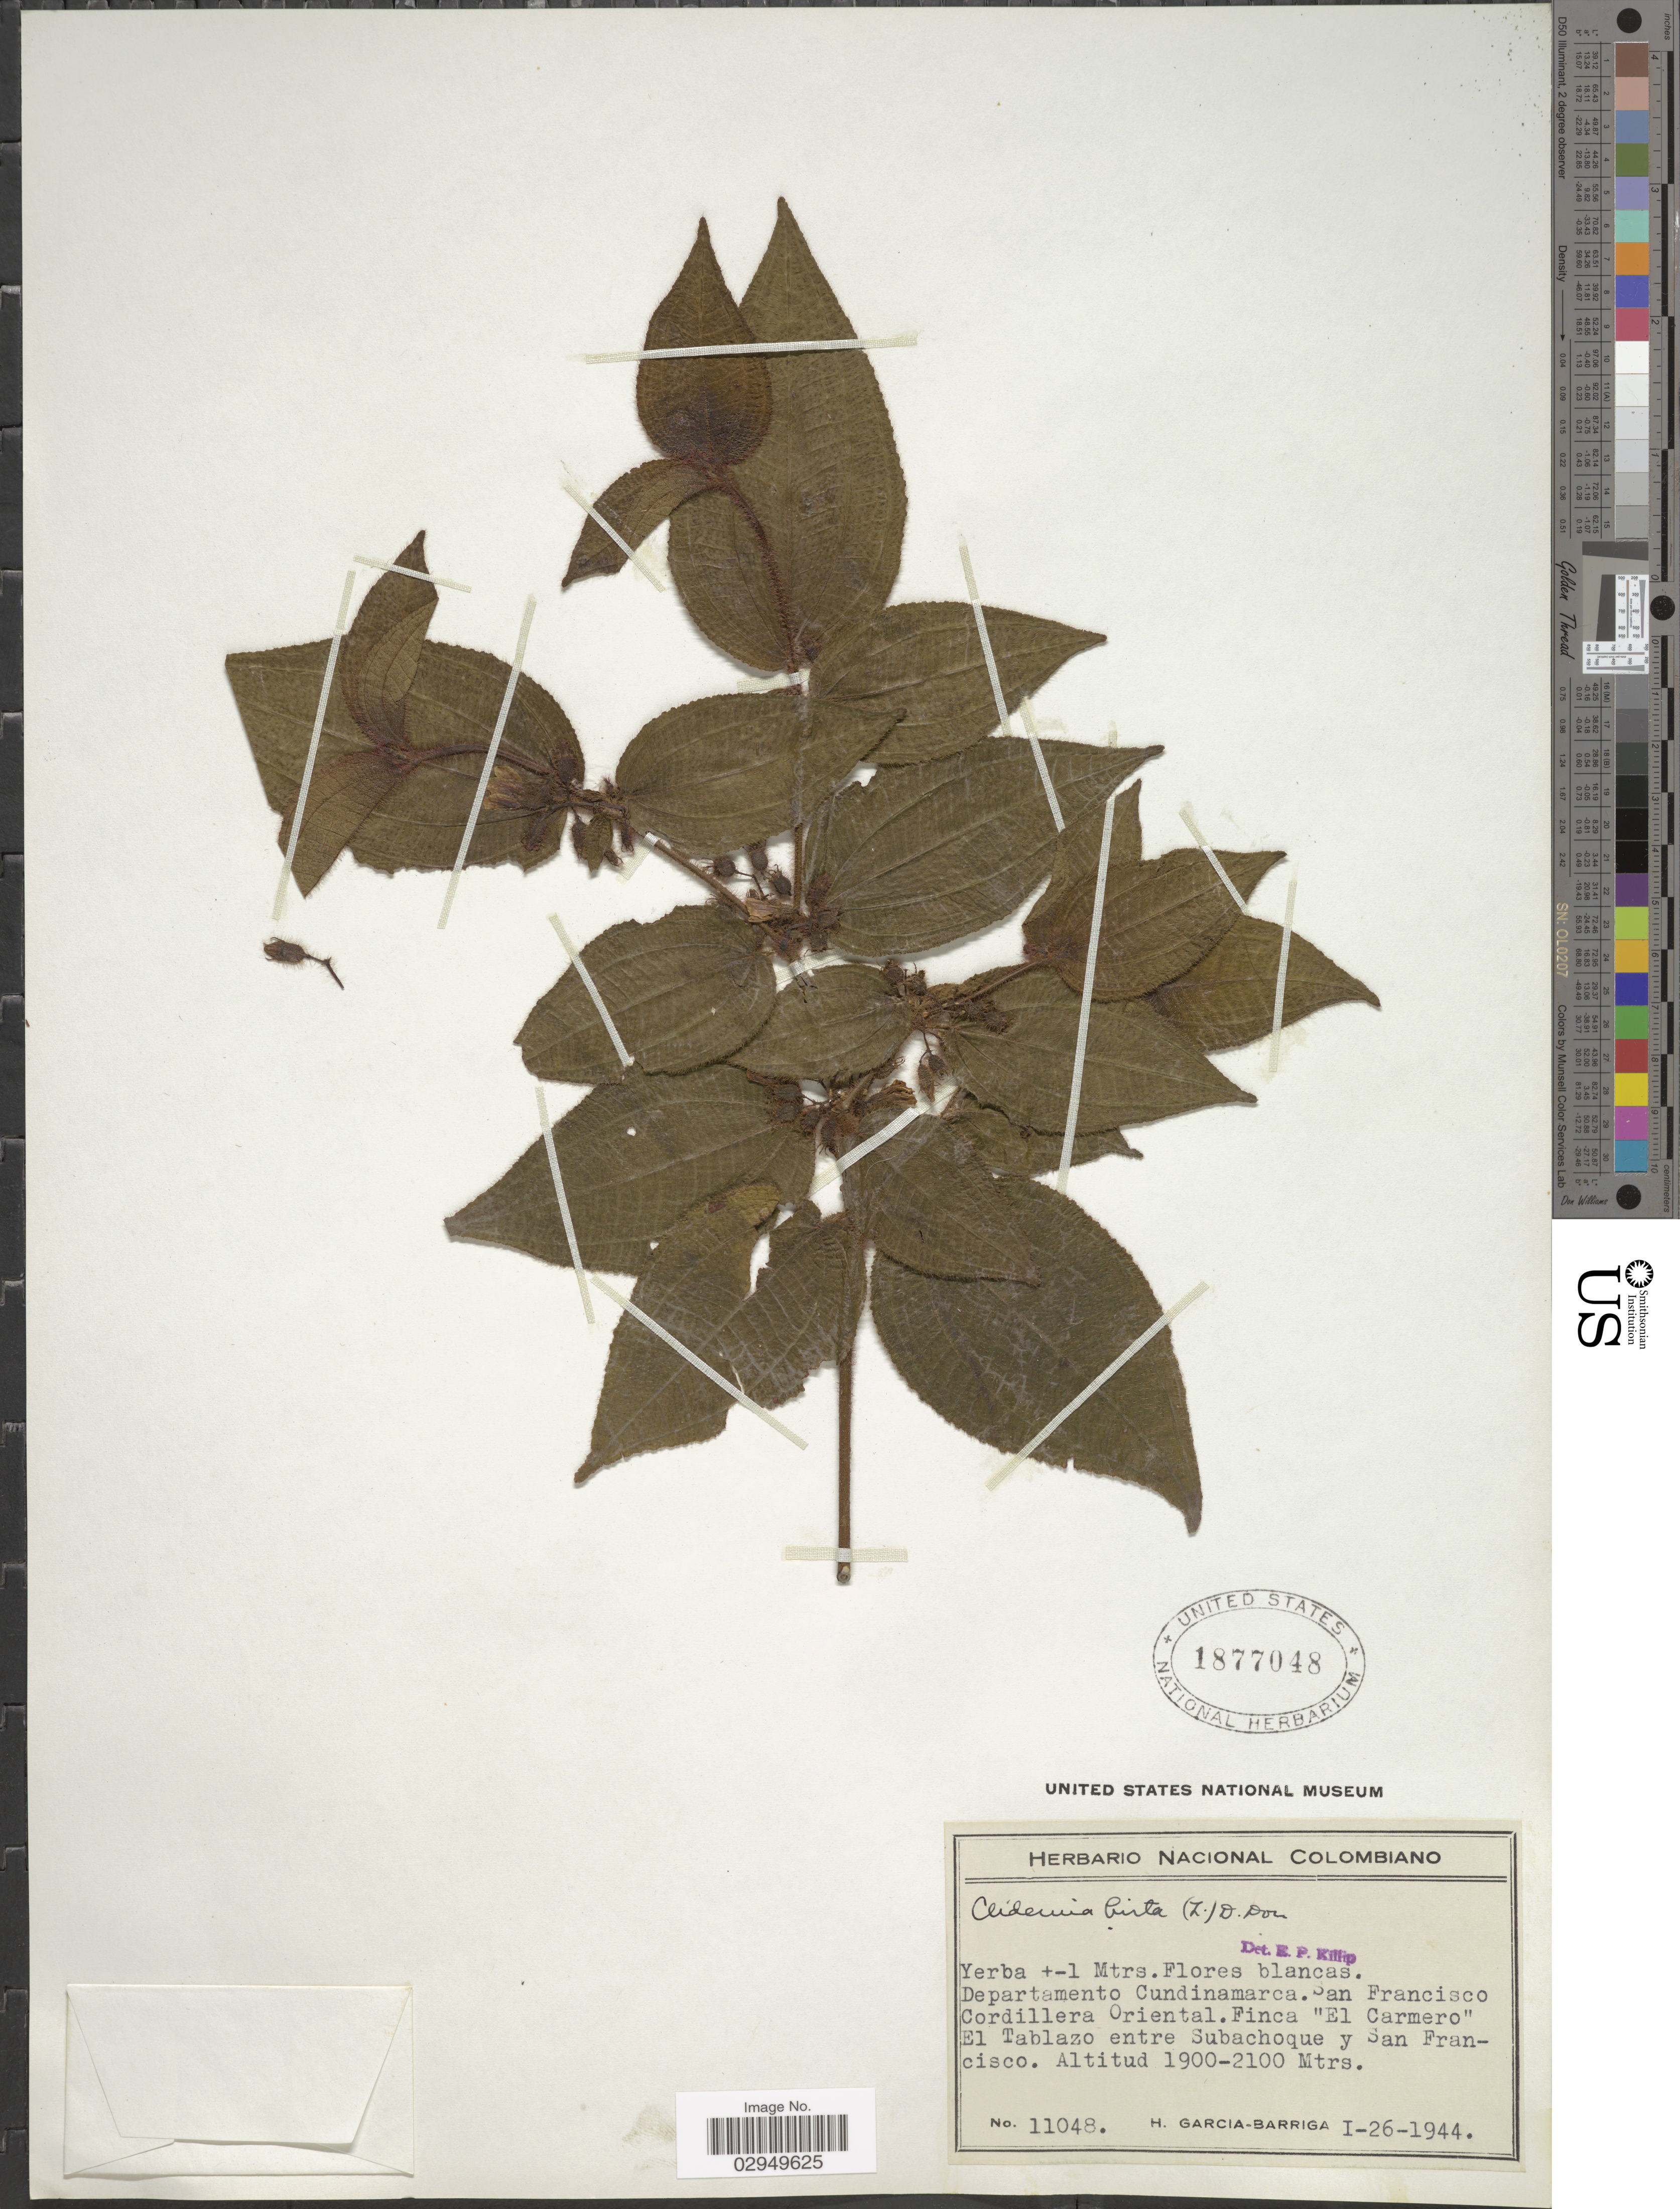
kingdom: Plantae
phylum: Tracheophyta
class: Magnoliopsida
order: Myrtales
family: Melastomataceae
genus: Clidemia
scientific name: Clidemia hirta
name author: (L.) D. Don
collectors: H. García Barriga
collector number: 11048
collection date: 1944-01-26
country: Colombia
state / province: Cundinamarca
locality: Departamento Cundinamarca. San Francisco Cordillera Oriental. Finca "El Carmero" El Tablazo entre Subachoque y San Francisco.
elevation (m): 1900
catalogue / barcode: US 1877048